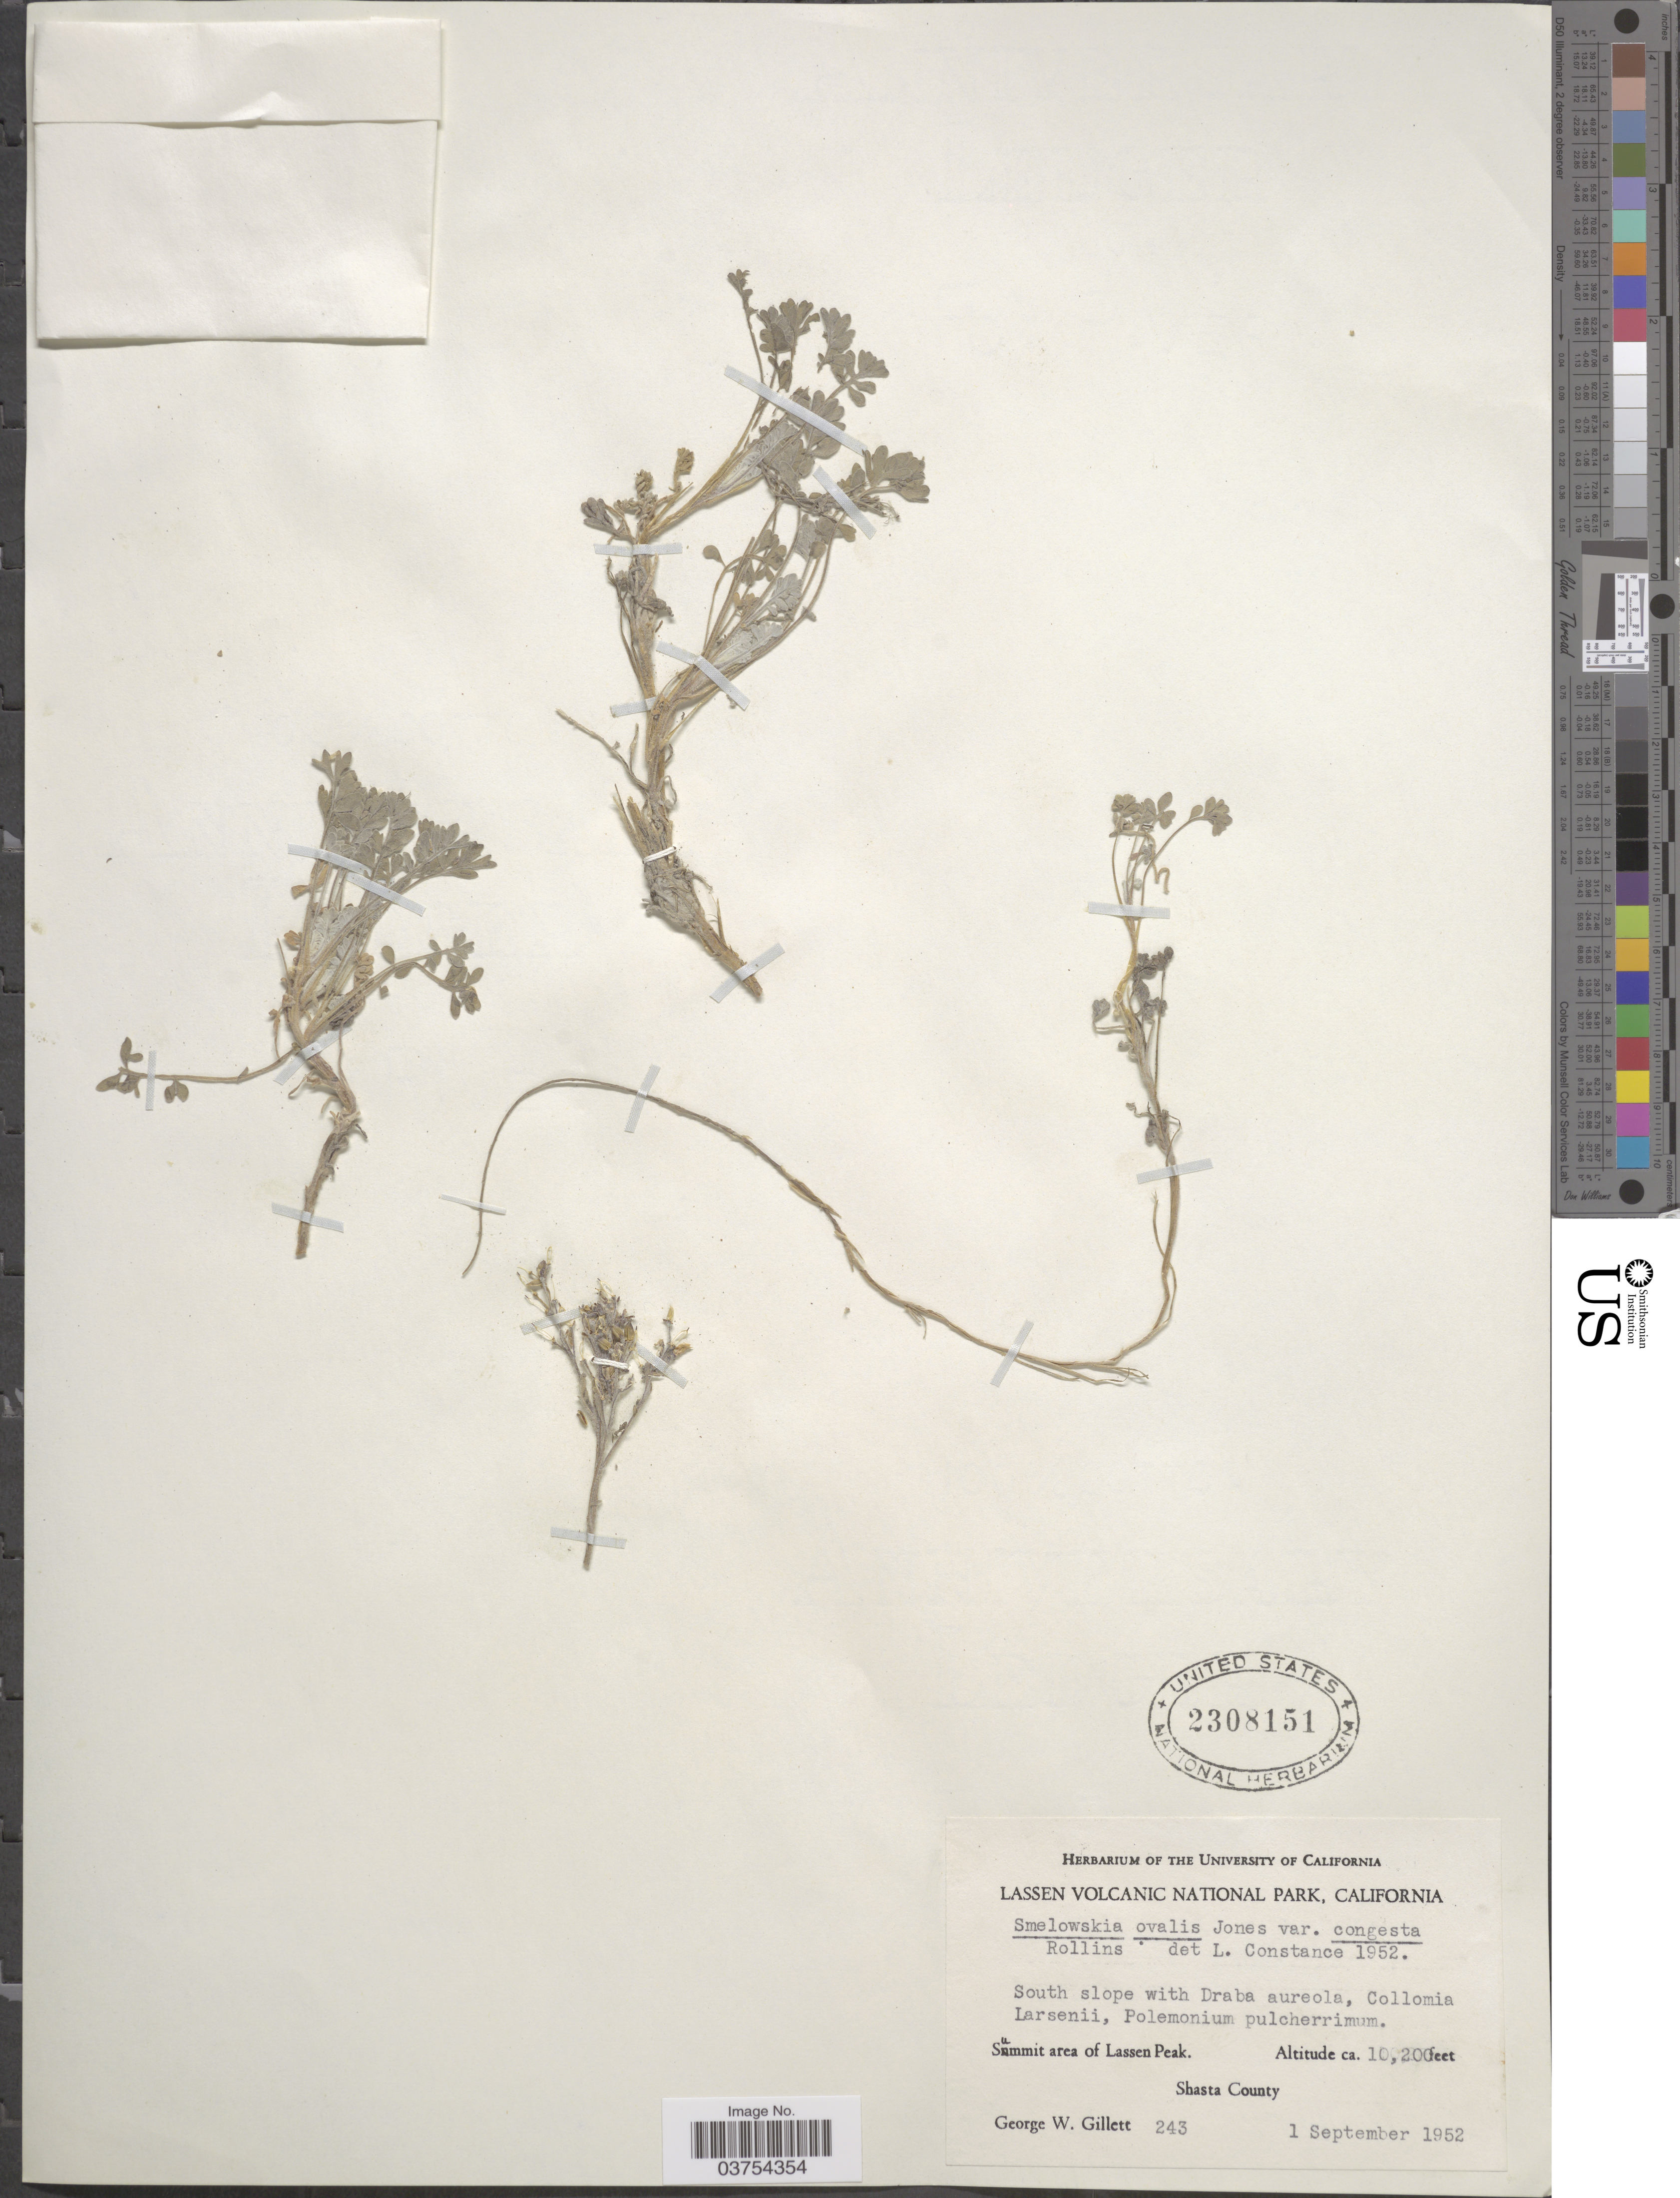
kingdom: Plantae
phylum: Tracheophyta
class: Magnoliopsida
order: Brassicales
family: Brassicaceae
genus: Smelowskia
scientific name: Smelowskia ovalis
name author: M.E. Jones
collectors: G. Gillett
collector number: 243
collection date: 1952-09-01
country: United States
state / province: California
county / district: Shasta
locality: Lassen Volcanic National Park. Summit area of Lassen Peak. Shasta County.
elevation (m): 3109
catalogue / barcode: US 2308151